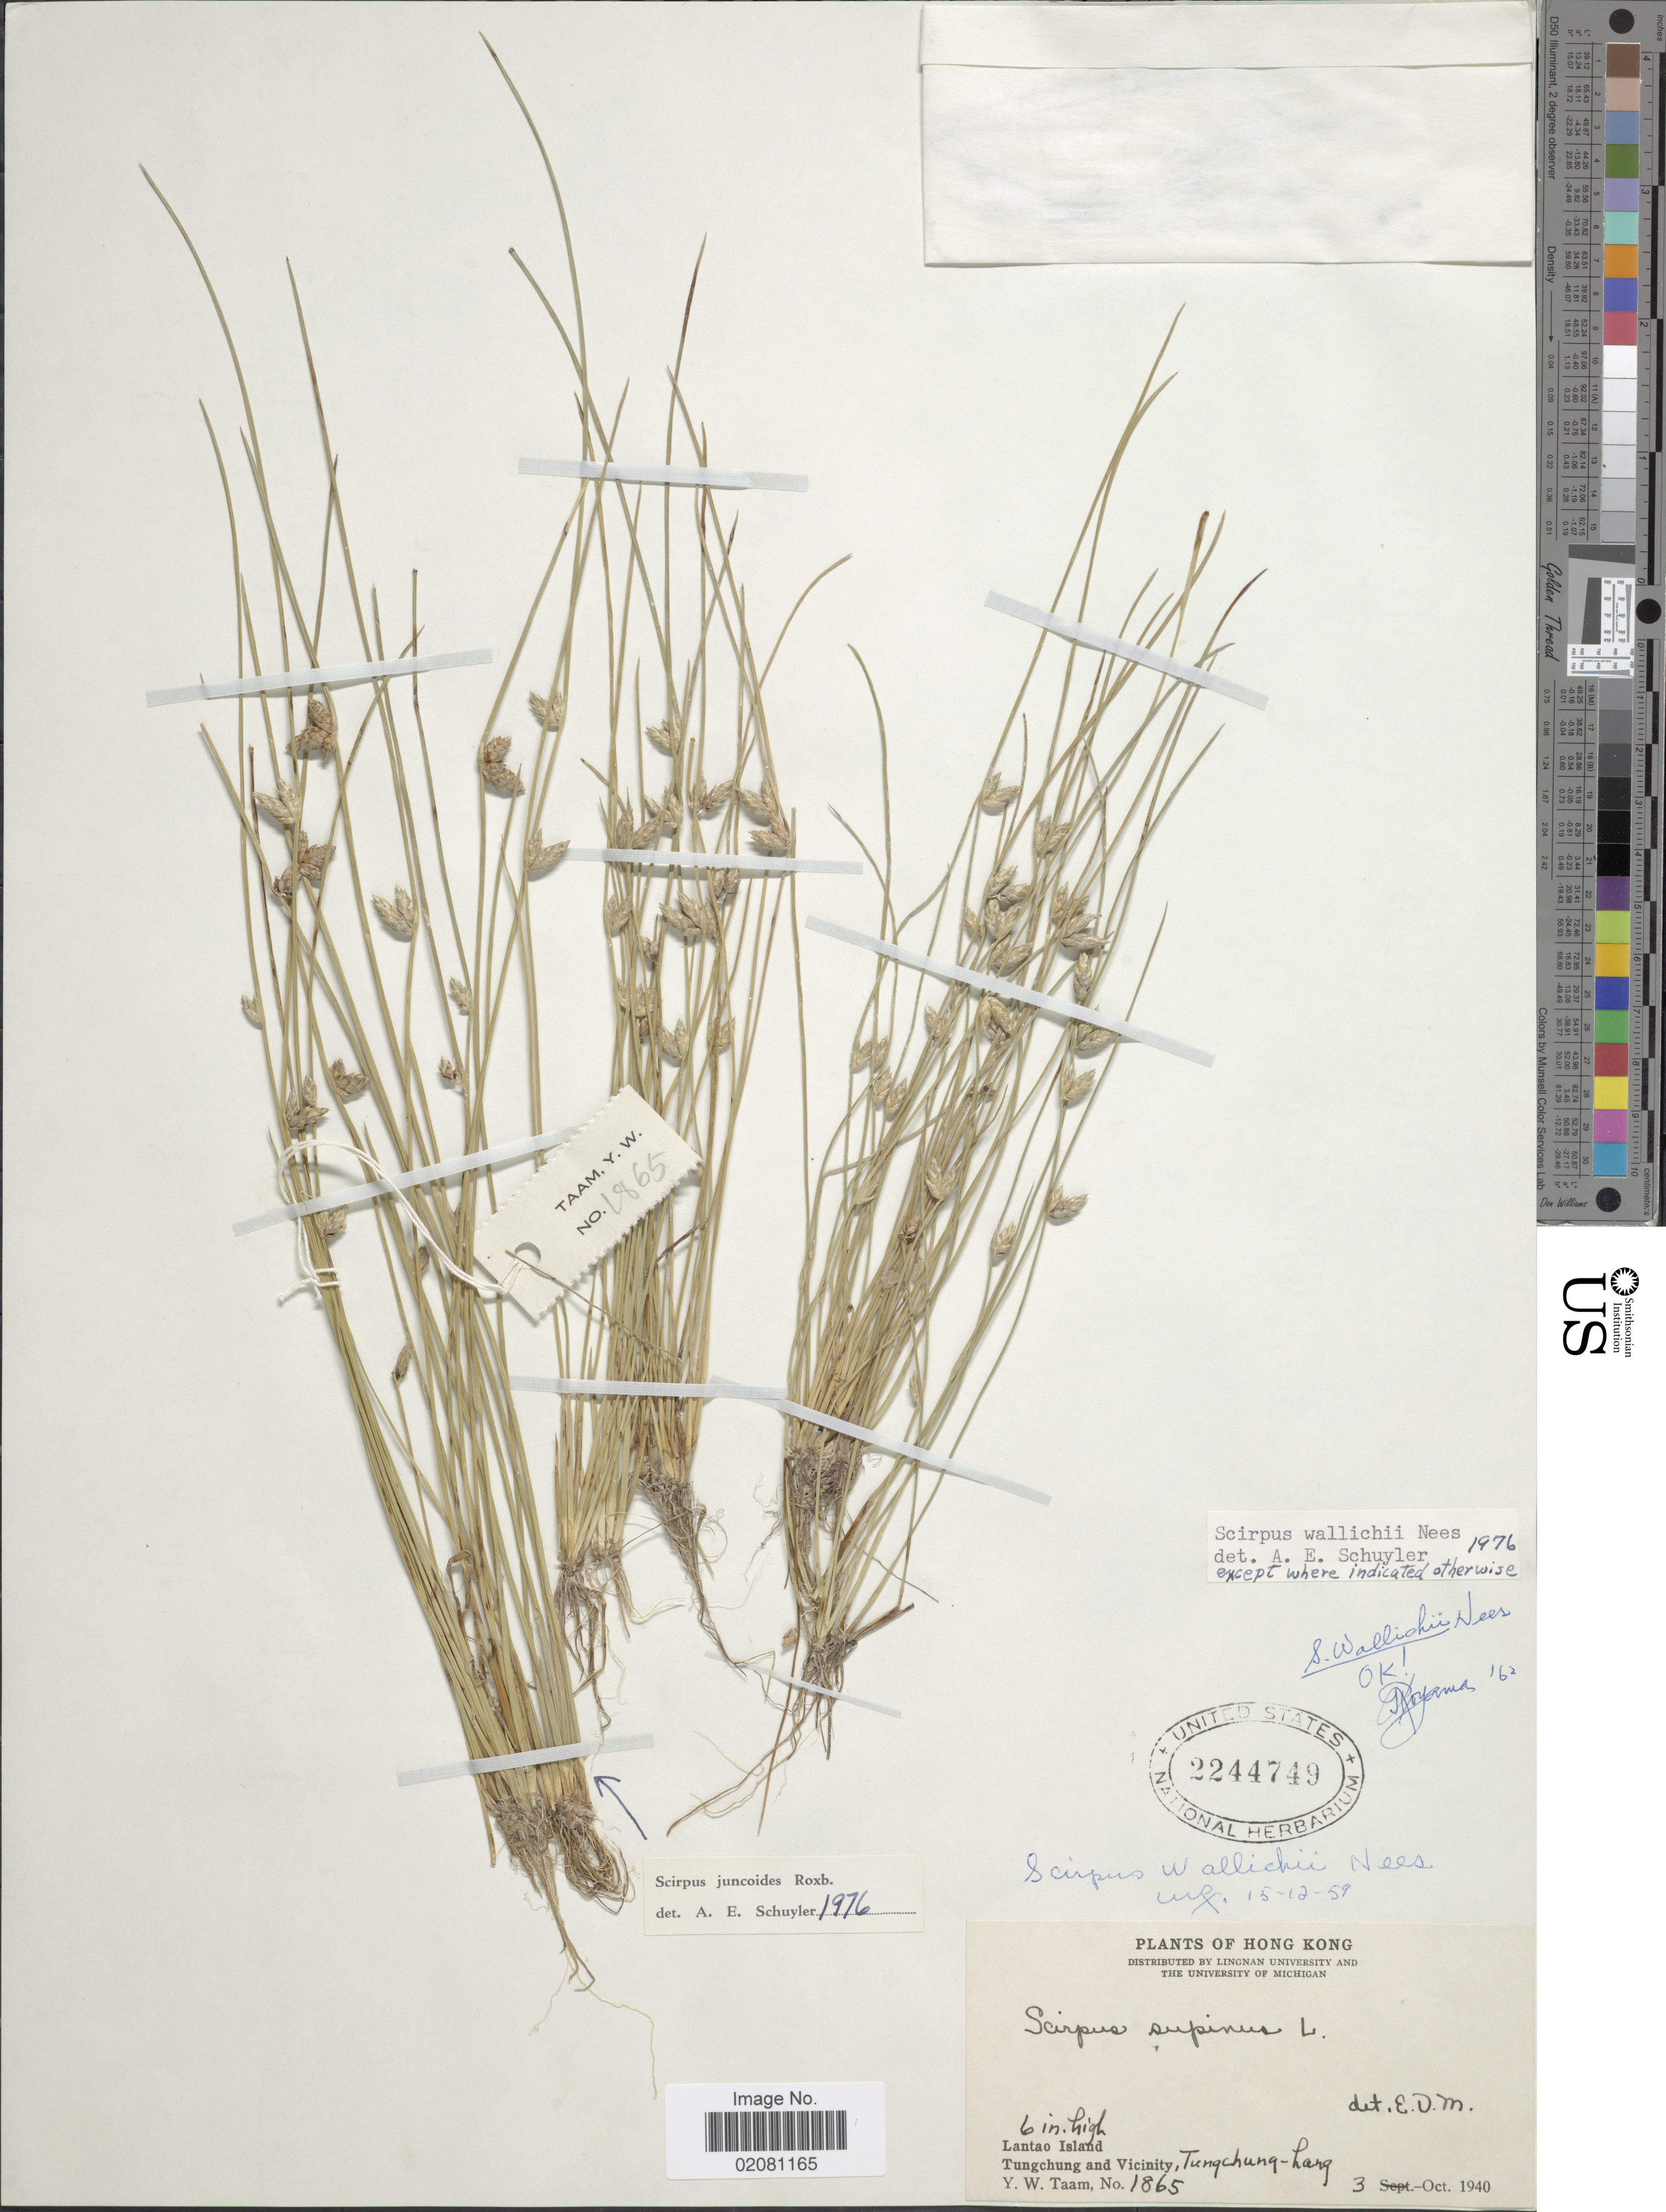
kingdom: Plantae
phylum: Tracheophyta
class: Liliopsida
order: Poales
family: Cyperaceae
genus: Schoenoplectus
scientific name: Schoenoplectus wallichii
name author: (Nees) T. Koyama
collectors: Y. W. Taam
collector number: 1865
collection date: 1940-10-03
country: China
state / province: Hong Kong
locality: Hong Kong, Lantao Island, Tungchung and Vicinity, Tungchung-hang.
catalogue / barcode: US 2244749